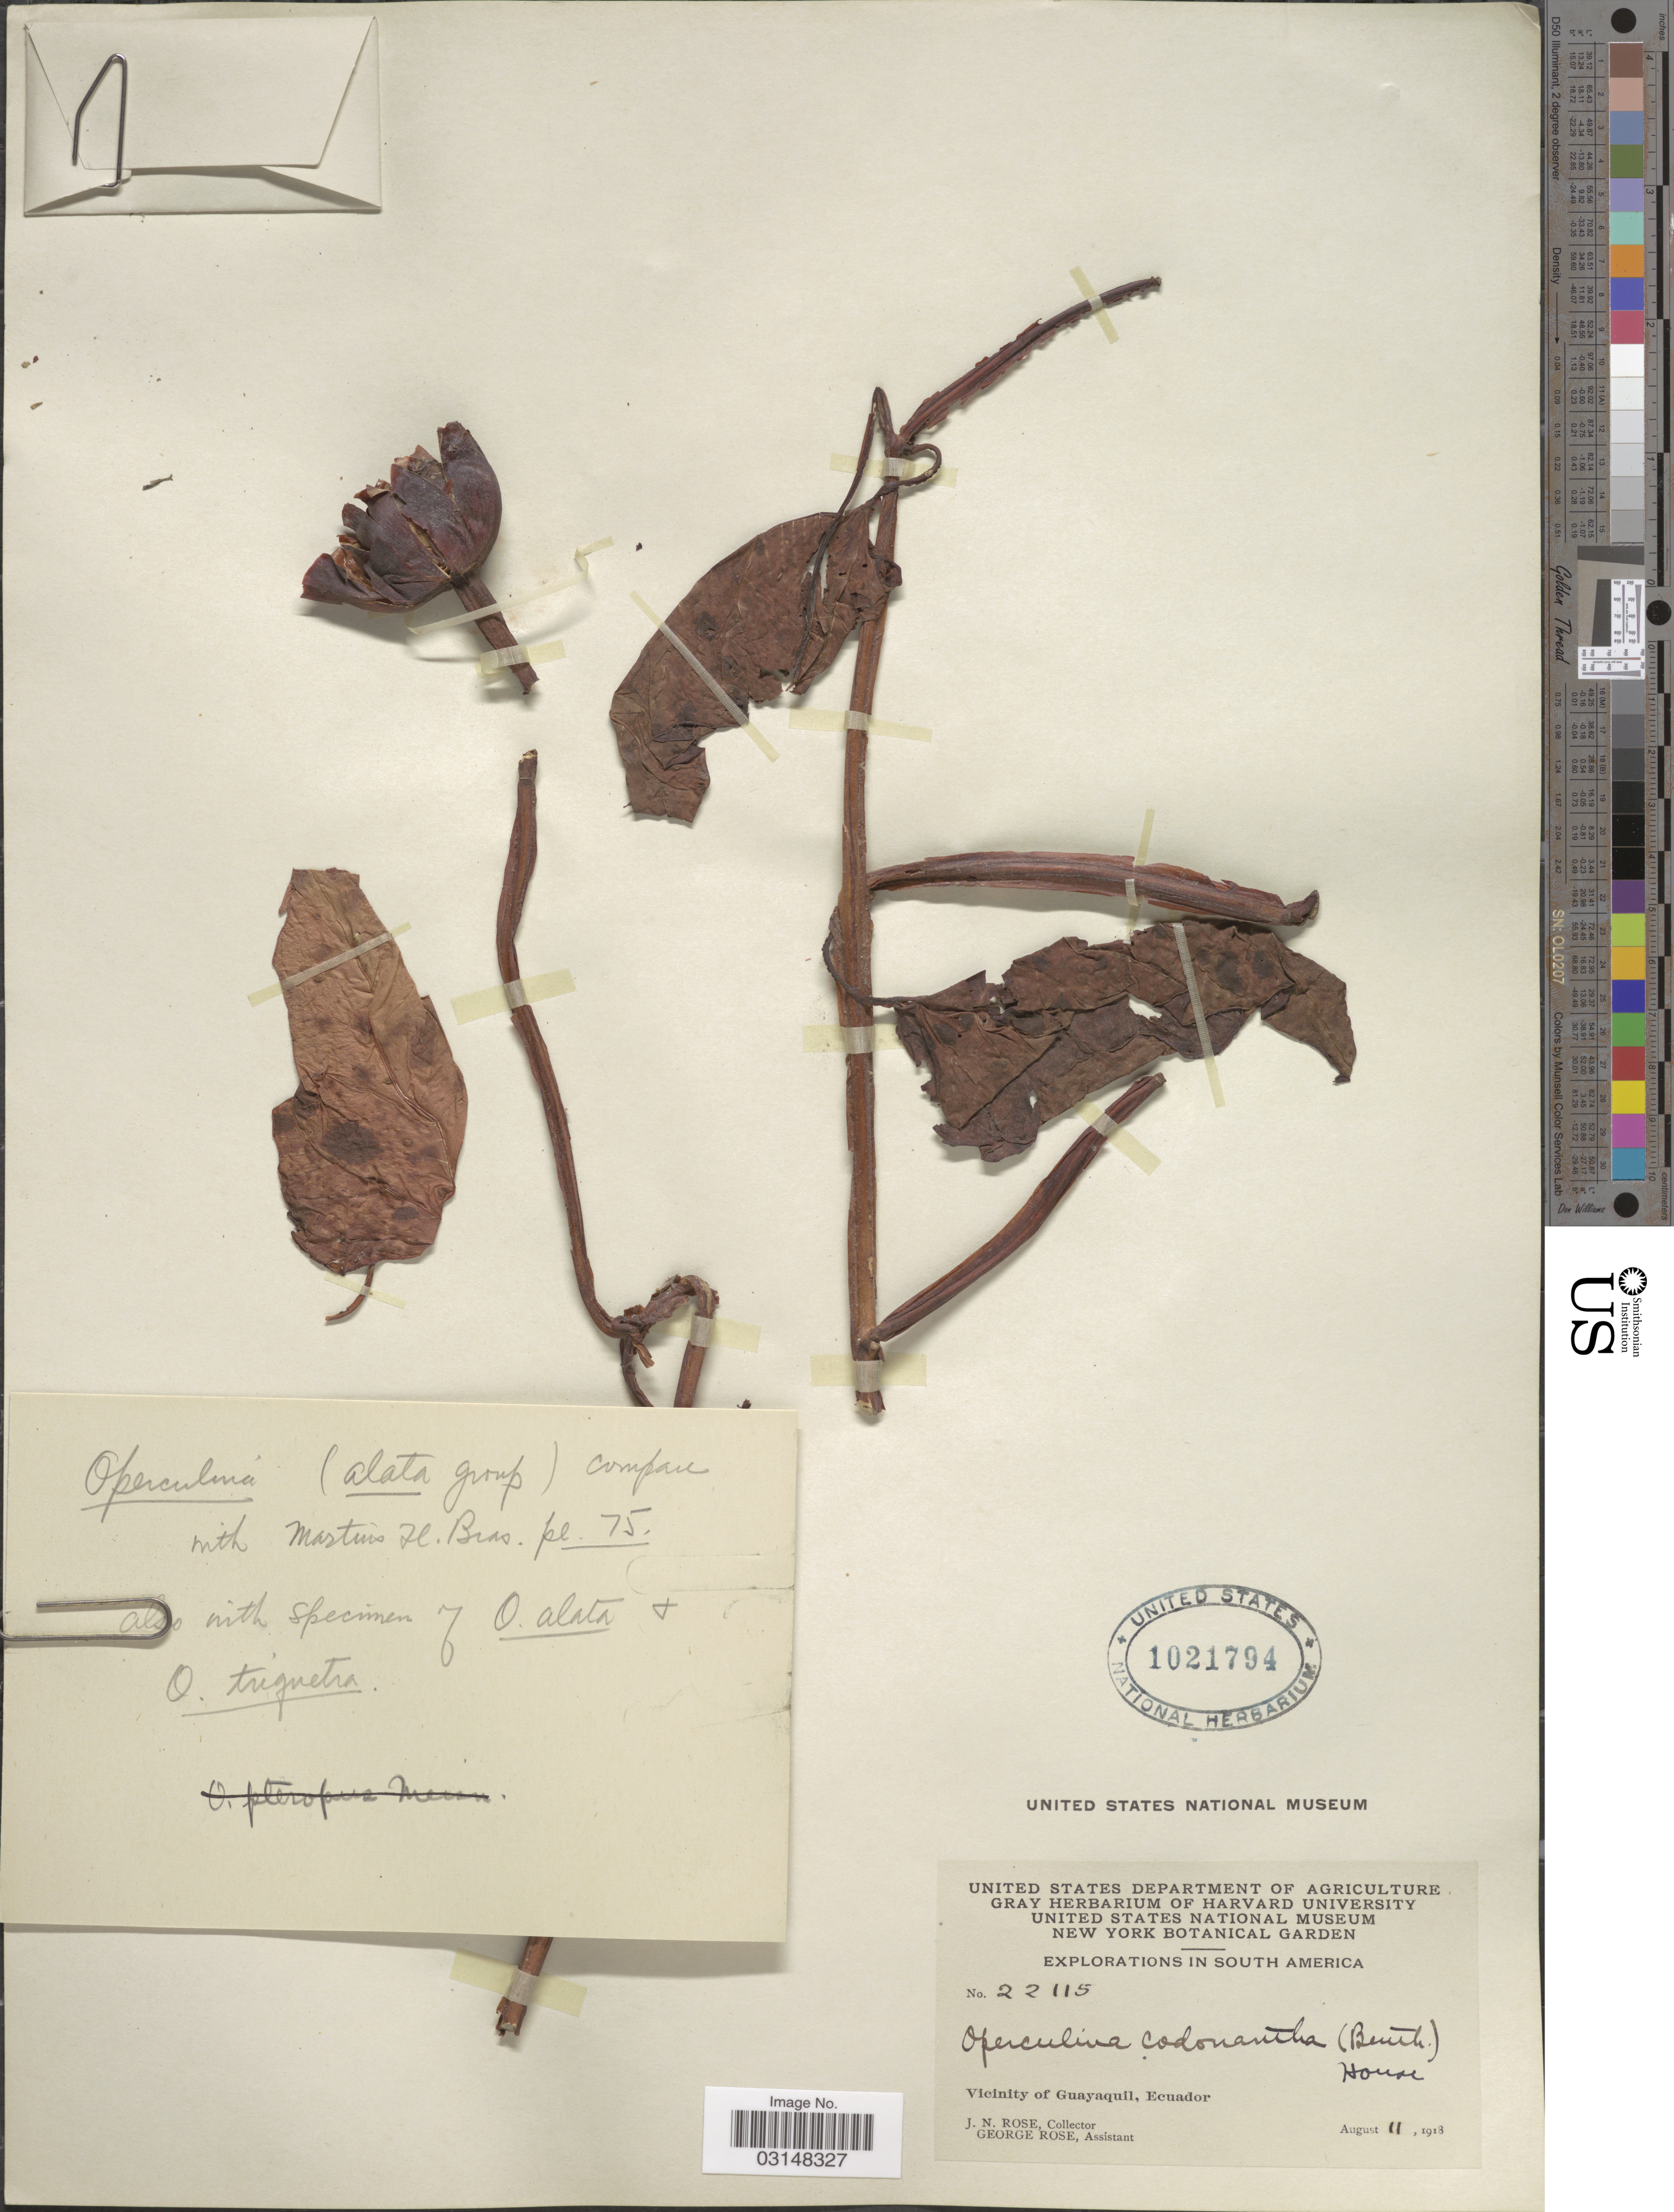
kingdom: Plantae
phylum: Tracheophyta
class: Magnoliopsida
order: Solanales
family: Convolvulaceae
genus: Operculina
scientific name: Operculina codonantha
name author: (Benth.) Hallier f.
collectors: J. N. Rose & G. Rose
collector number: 22115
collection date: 1918-08-11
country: Ecuador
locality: Vicinity of Guayaquil.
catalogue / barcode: US 1021794